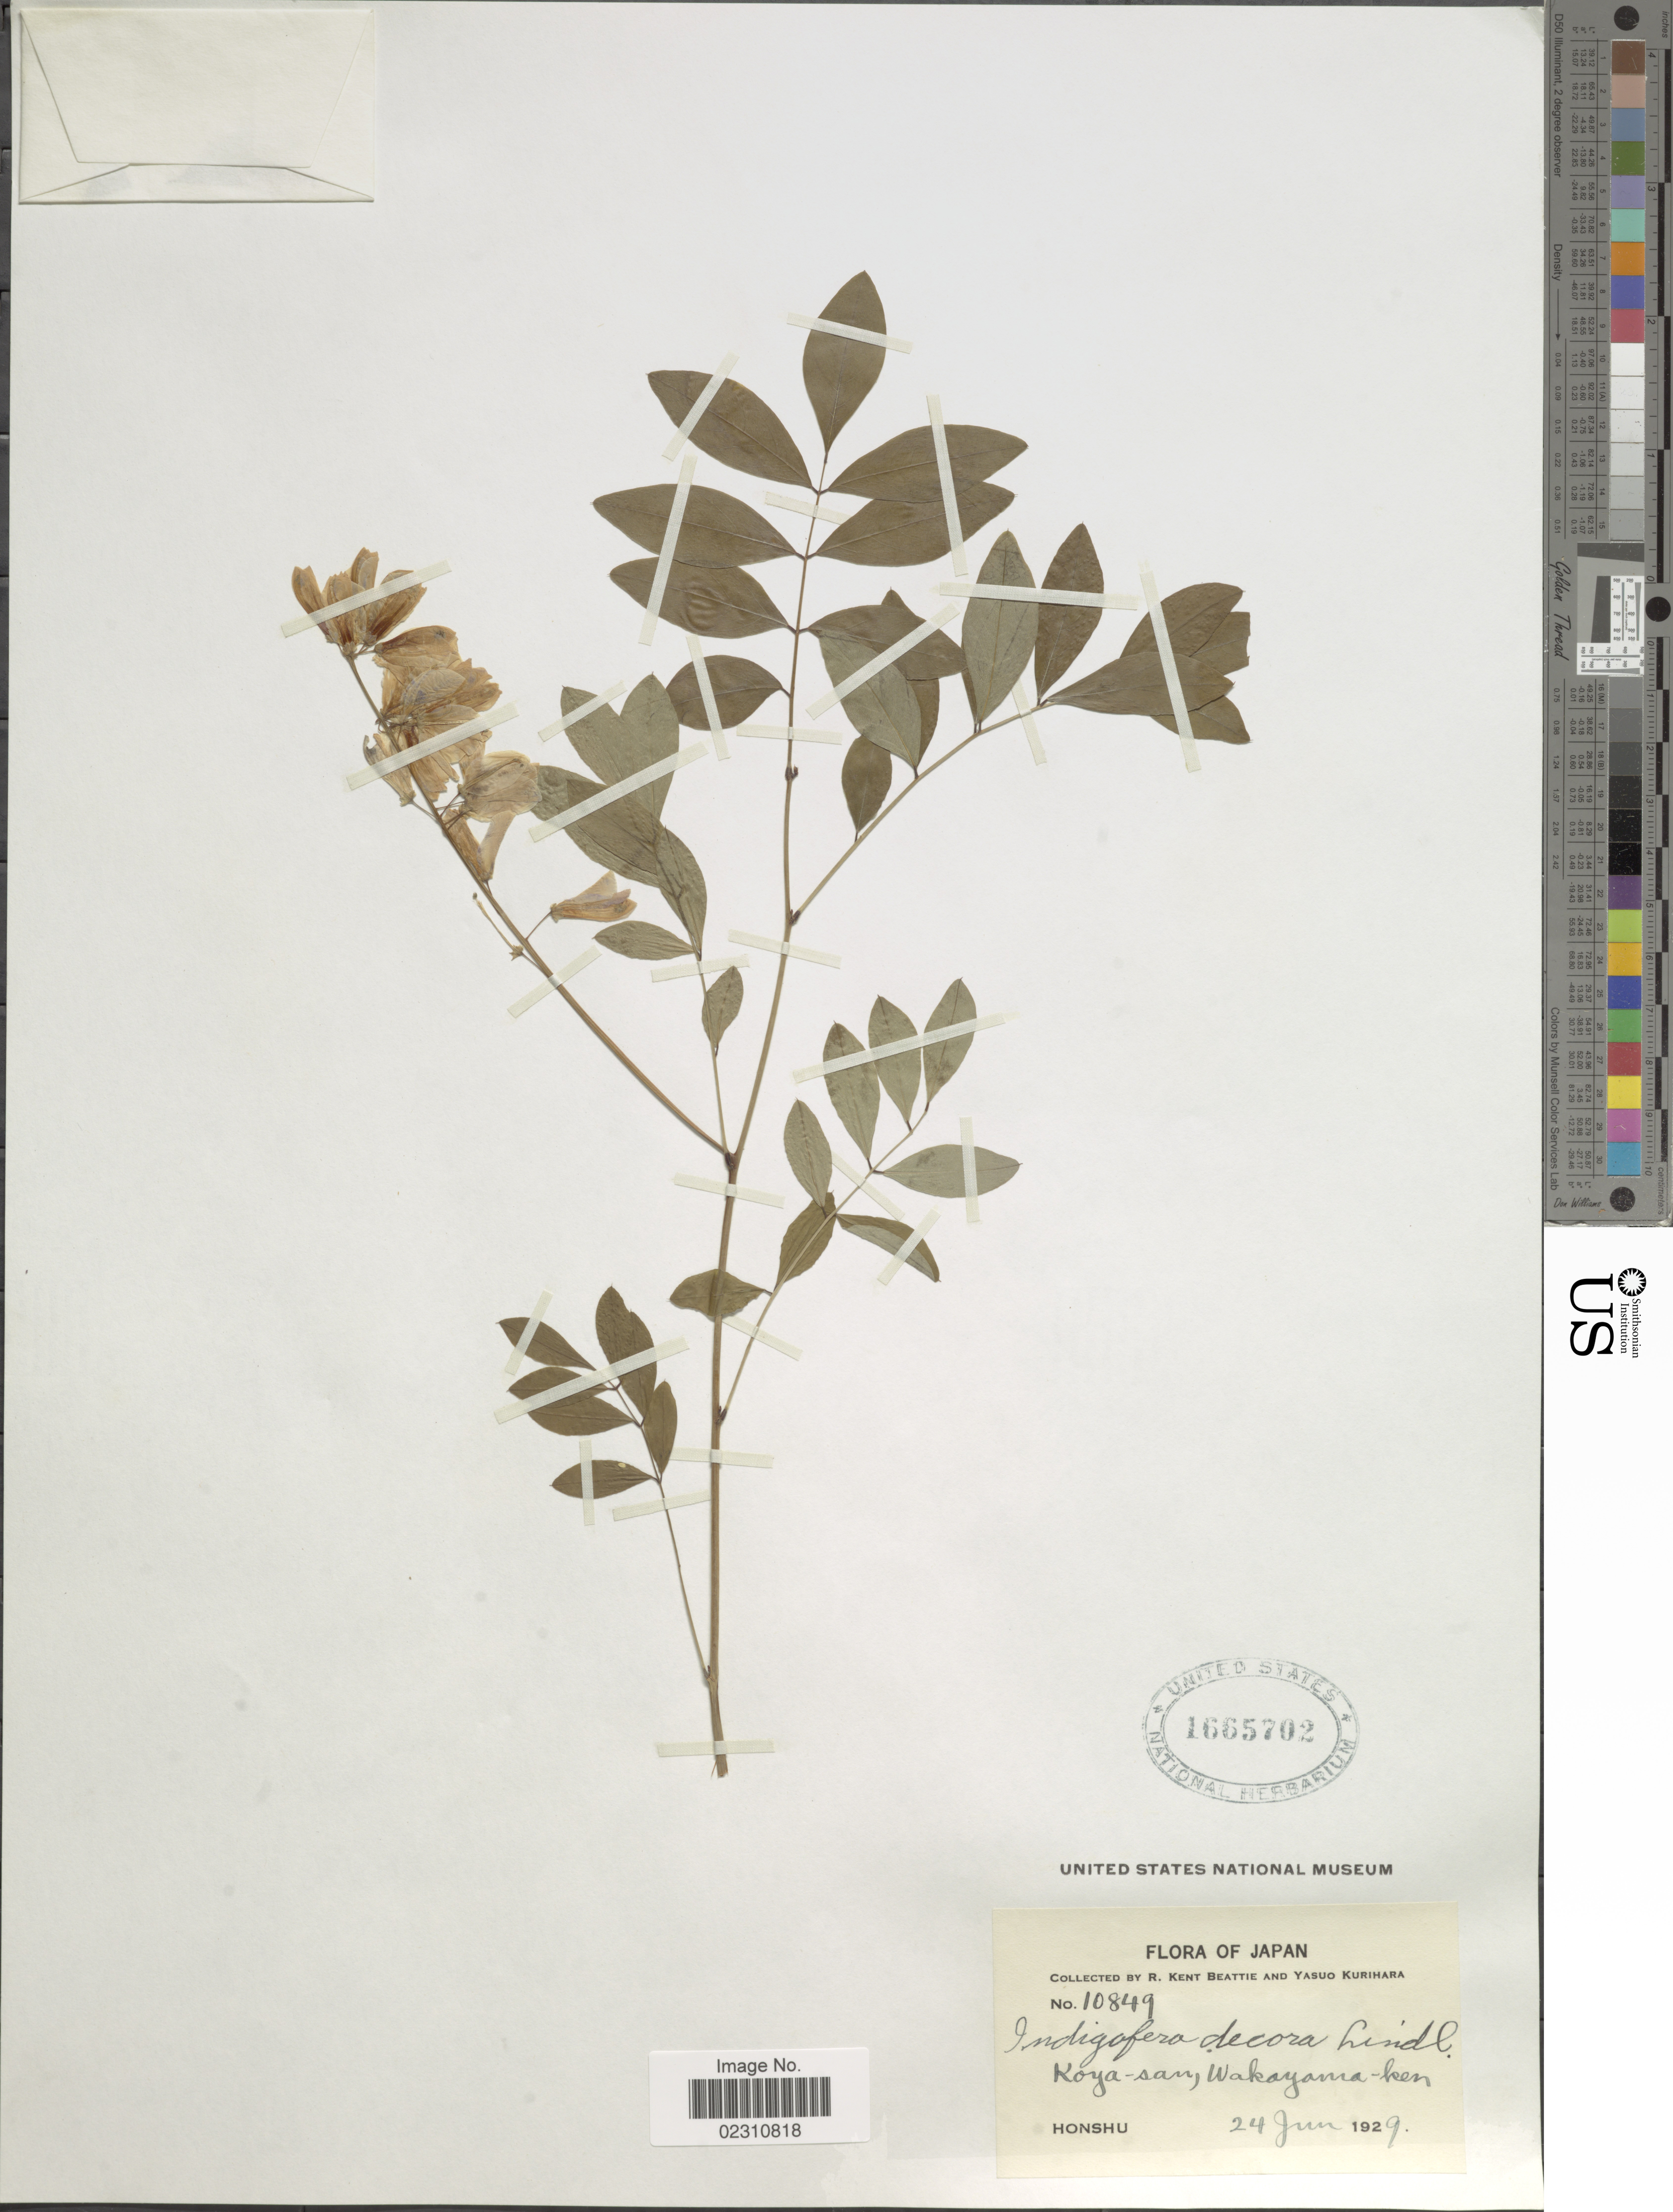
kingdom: Plantae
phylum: Tracheophyta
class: Magnoliopsida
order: Fabales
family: Fabaceae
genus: Indigofera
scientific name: Indigofera decora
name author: Lindl.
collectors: R. K. Beattie & Y. Kurihara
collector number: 10849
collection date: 1929-06-24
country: Japan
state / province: Wakayama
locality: Koya-san, Wakayama- ken. Honshu.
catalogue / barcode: US 1665702